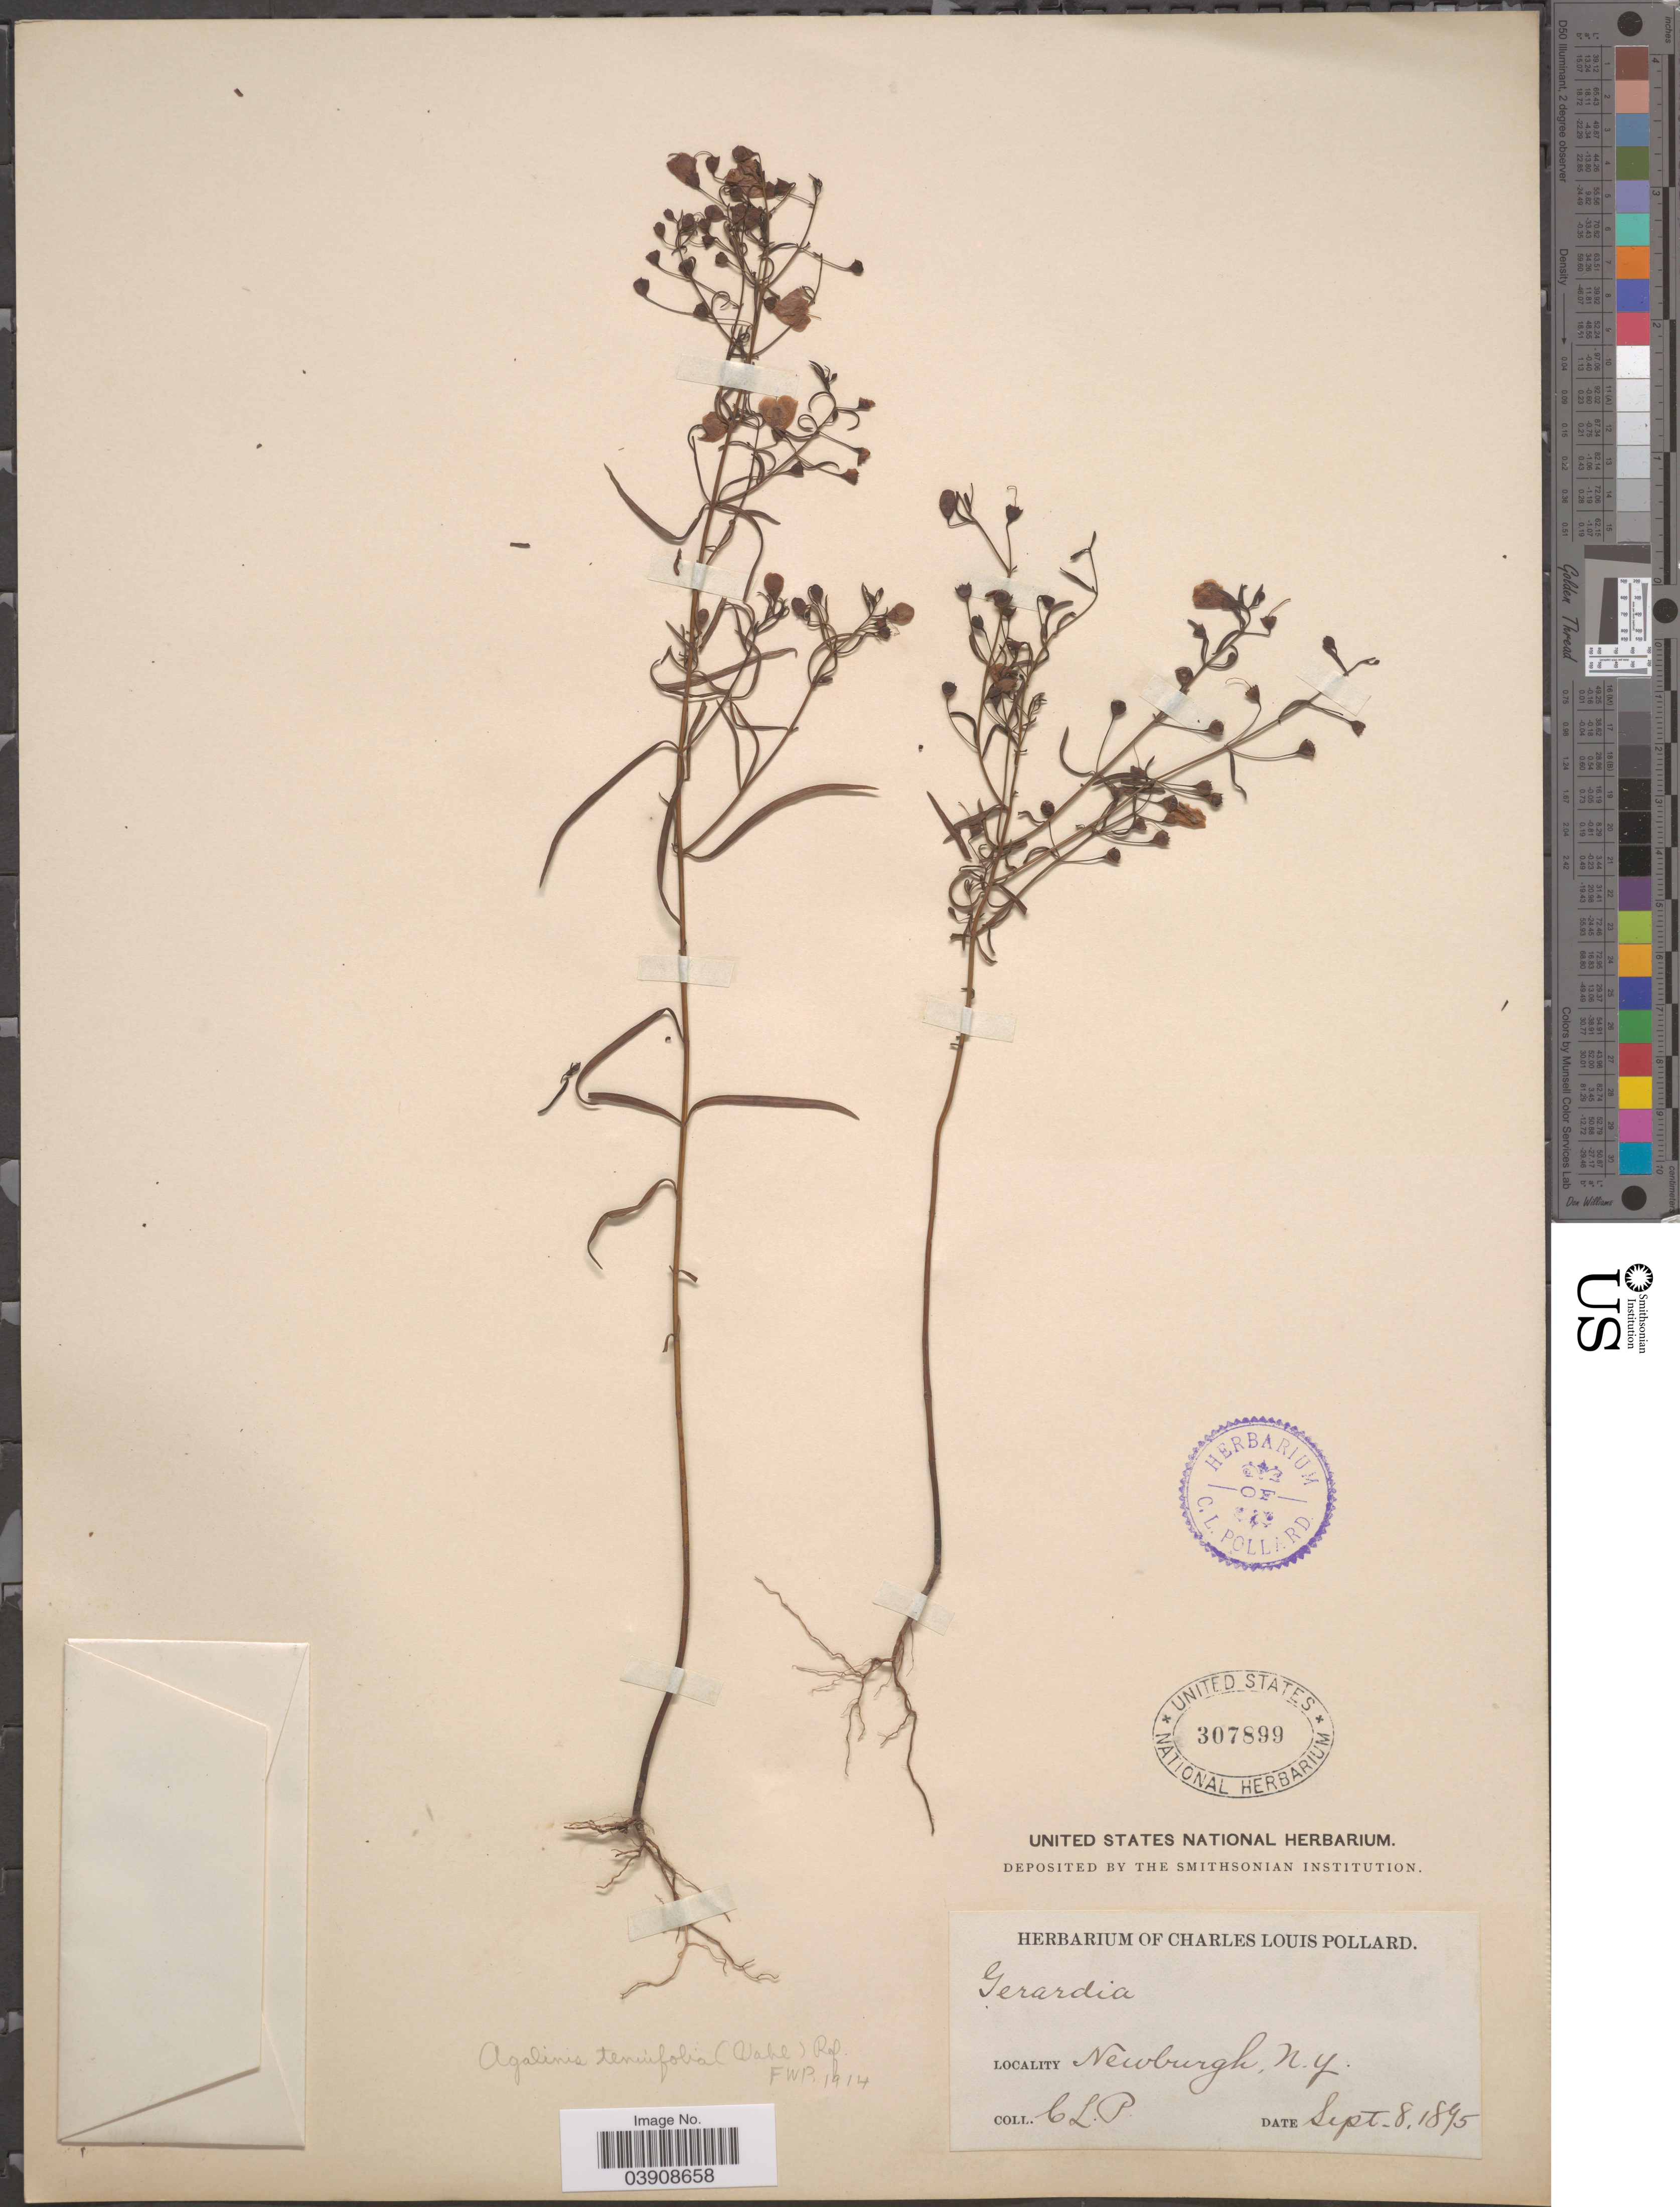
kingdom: Plantae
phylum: Tracheophyta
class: Magnoliopsida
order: Lamiales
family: Orobanchaceae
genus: Agalinis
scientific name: Agalinis tenuifolia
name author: (Vahl) Raf.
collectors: C. L. Pollard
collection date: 1895-09-08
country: United States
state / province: New York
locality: Newburgh.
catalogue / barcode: US 307899